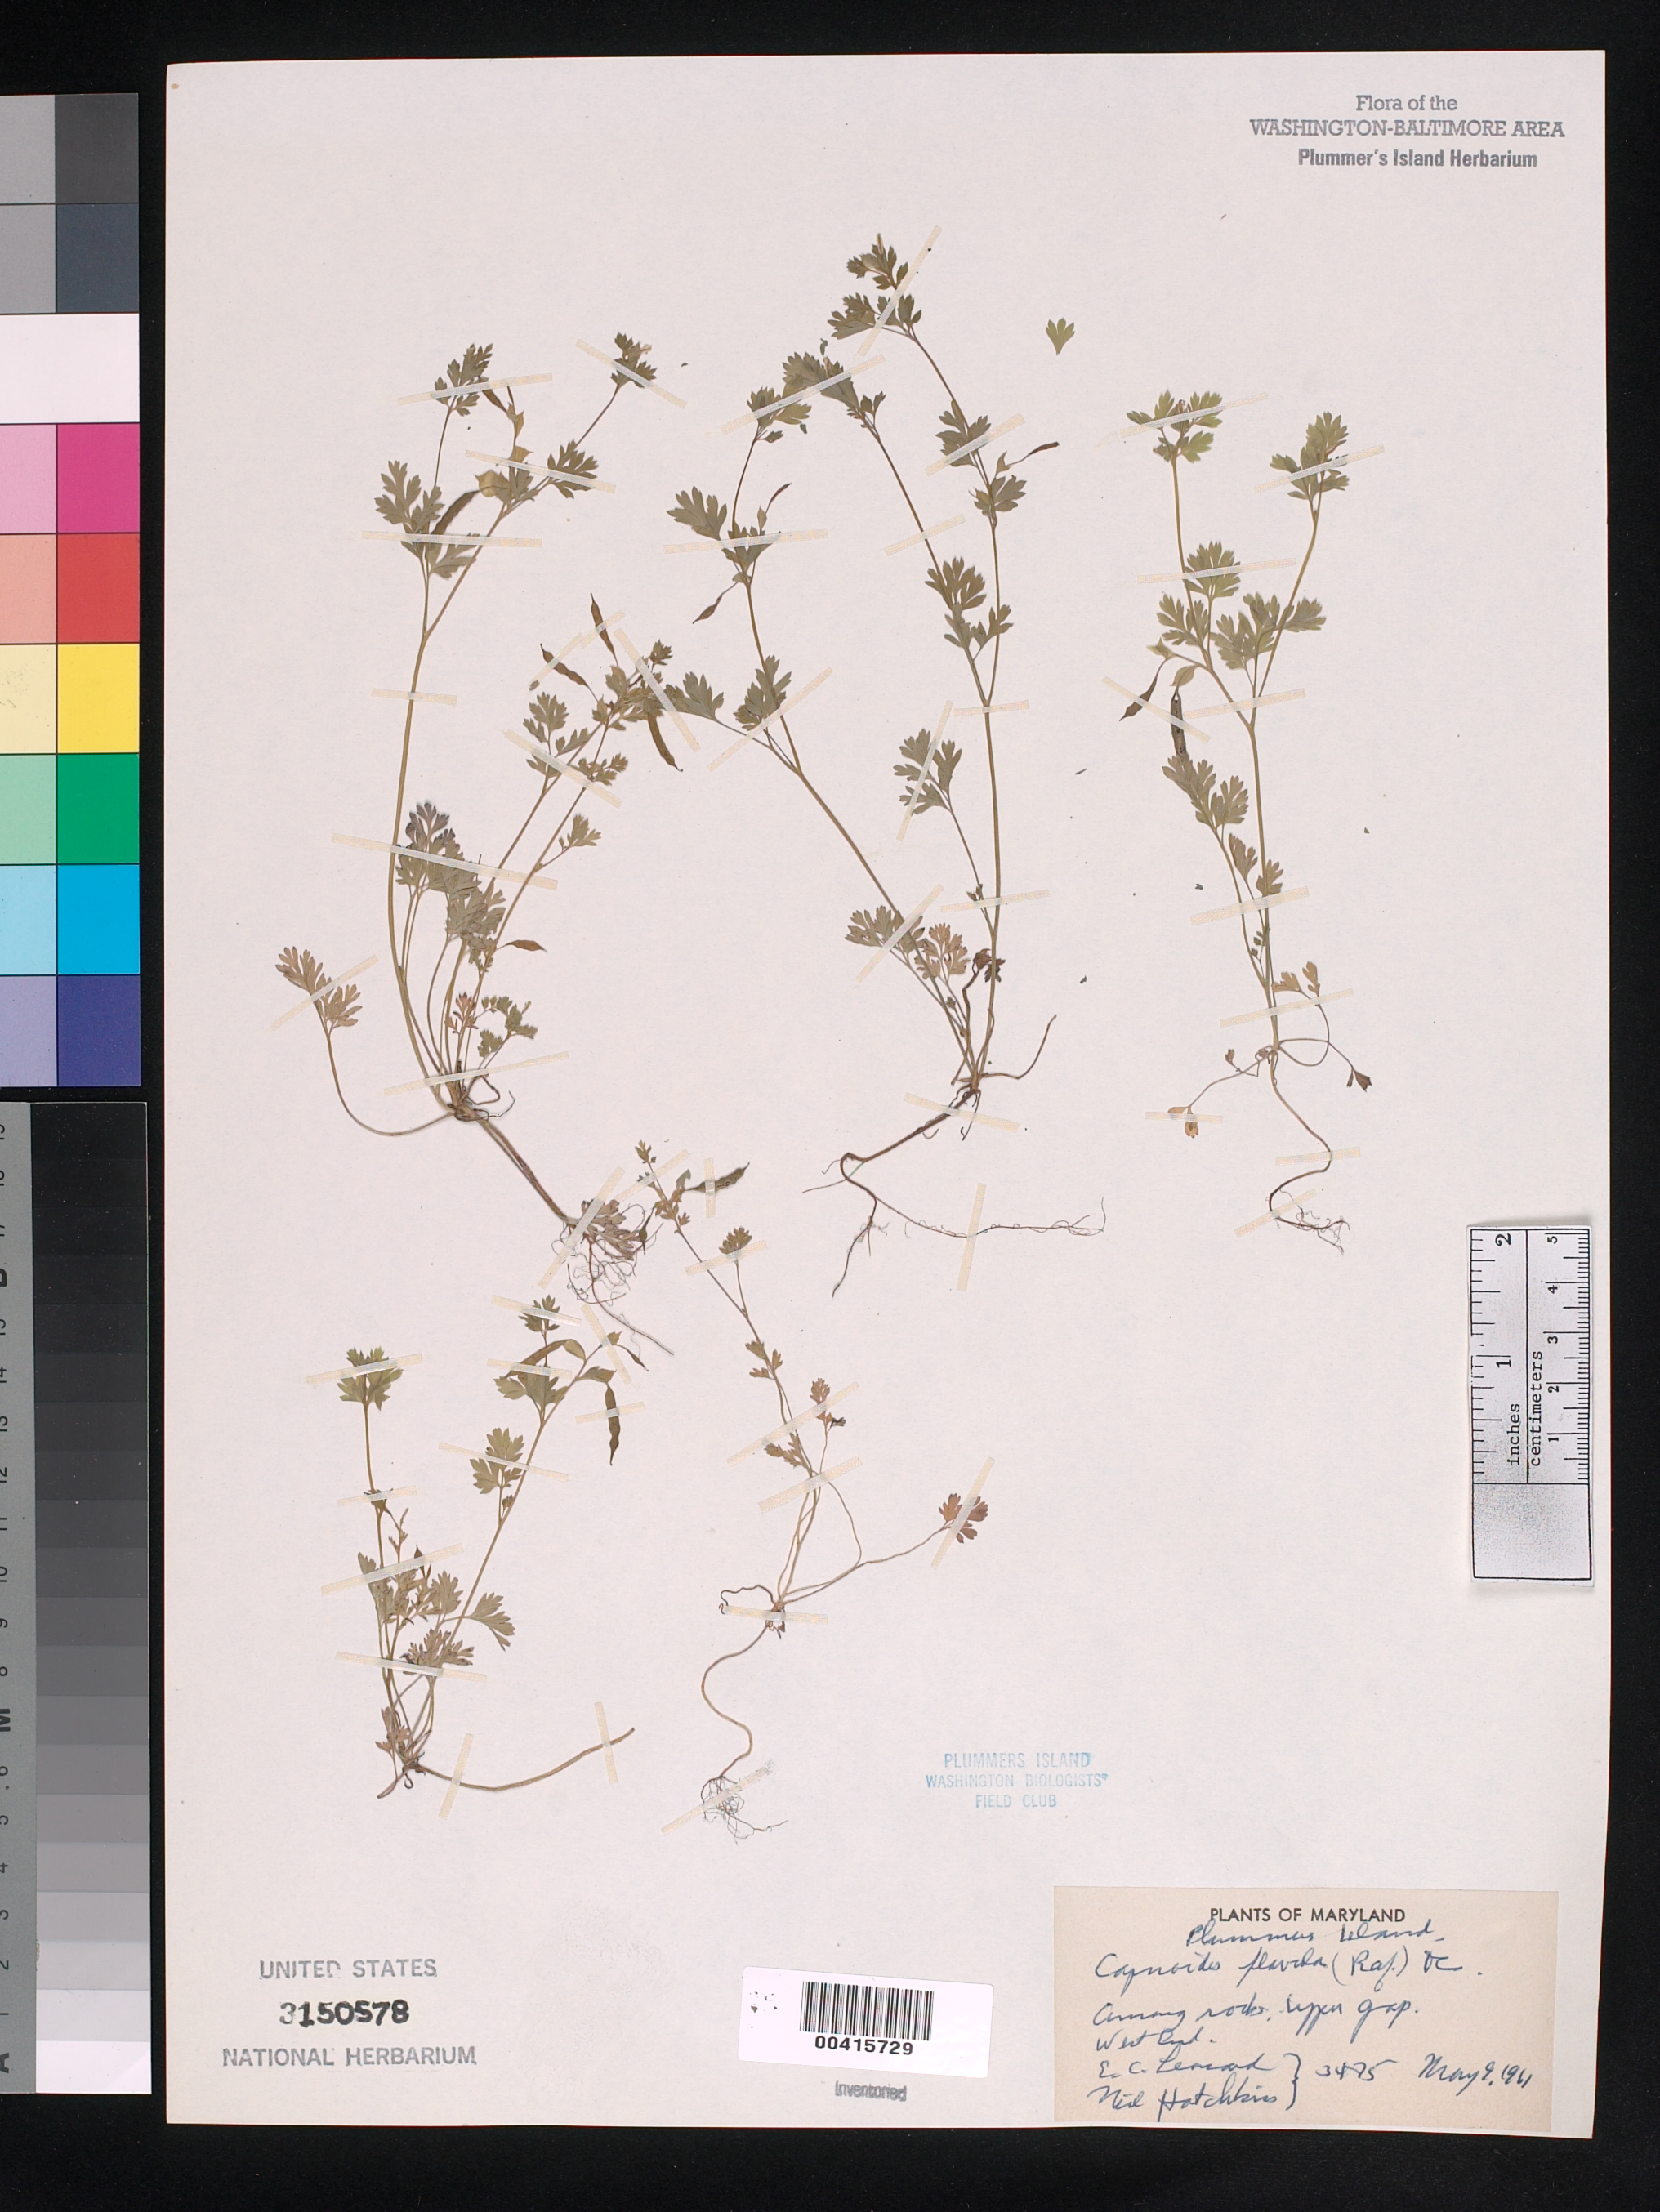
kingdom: Plantae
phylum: Tracheophyta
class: Magnoliopsida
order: Ranunculales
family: Papaveraceae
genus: Corydalis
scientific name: Corydalis flavula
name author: (Raf.) DC.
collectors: E. C. Leonard & N. Hotchkiss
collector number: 3475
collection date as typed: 09 May 1961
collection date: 1961-05-09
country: United States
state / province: Maryland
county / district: Montgomery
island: Plummers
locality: Plummer's Island; Upper Gap, west end C. & O. Canal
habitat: Among rocks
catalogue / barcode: US 3150578